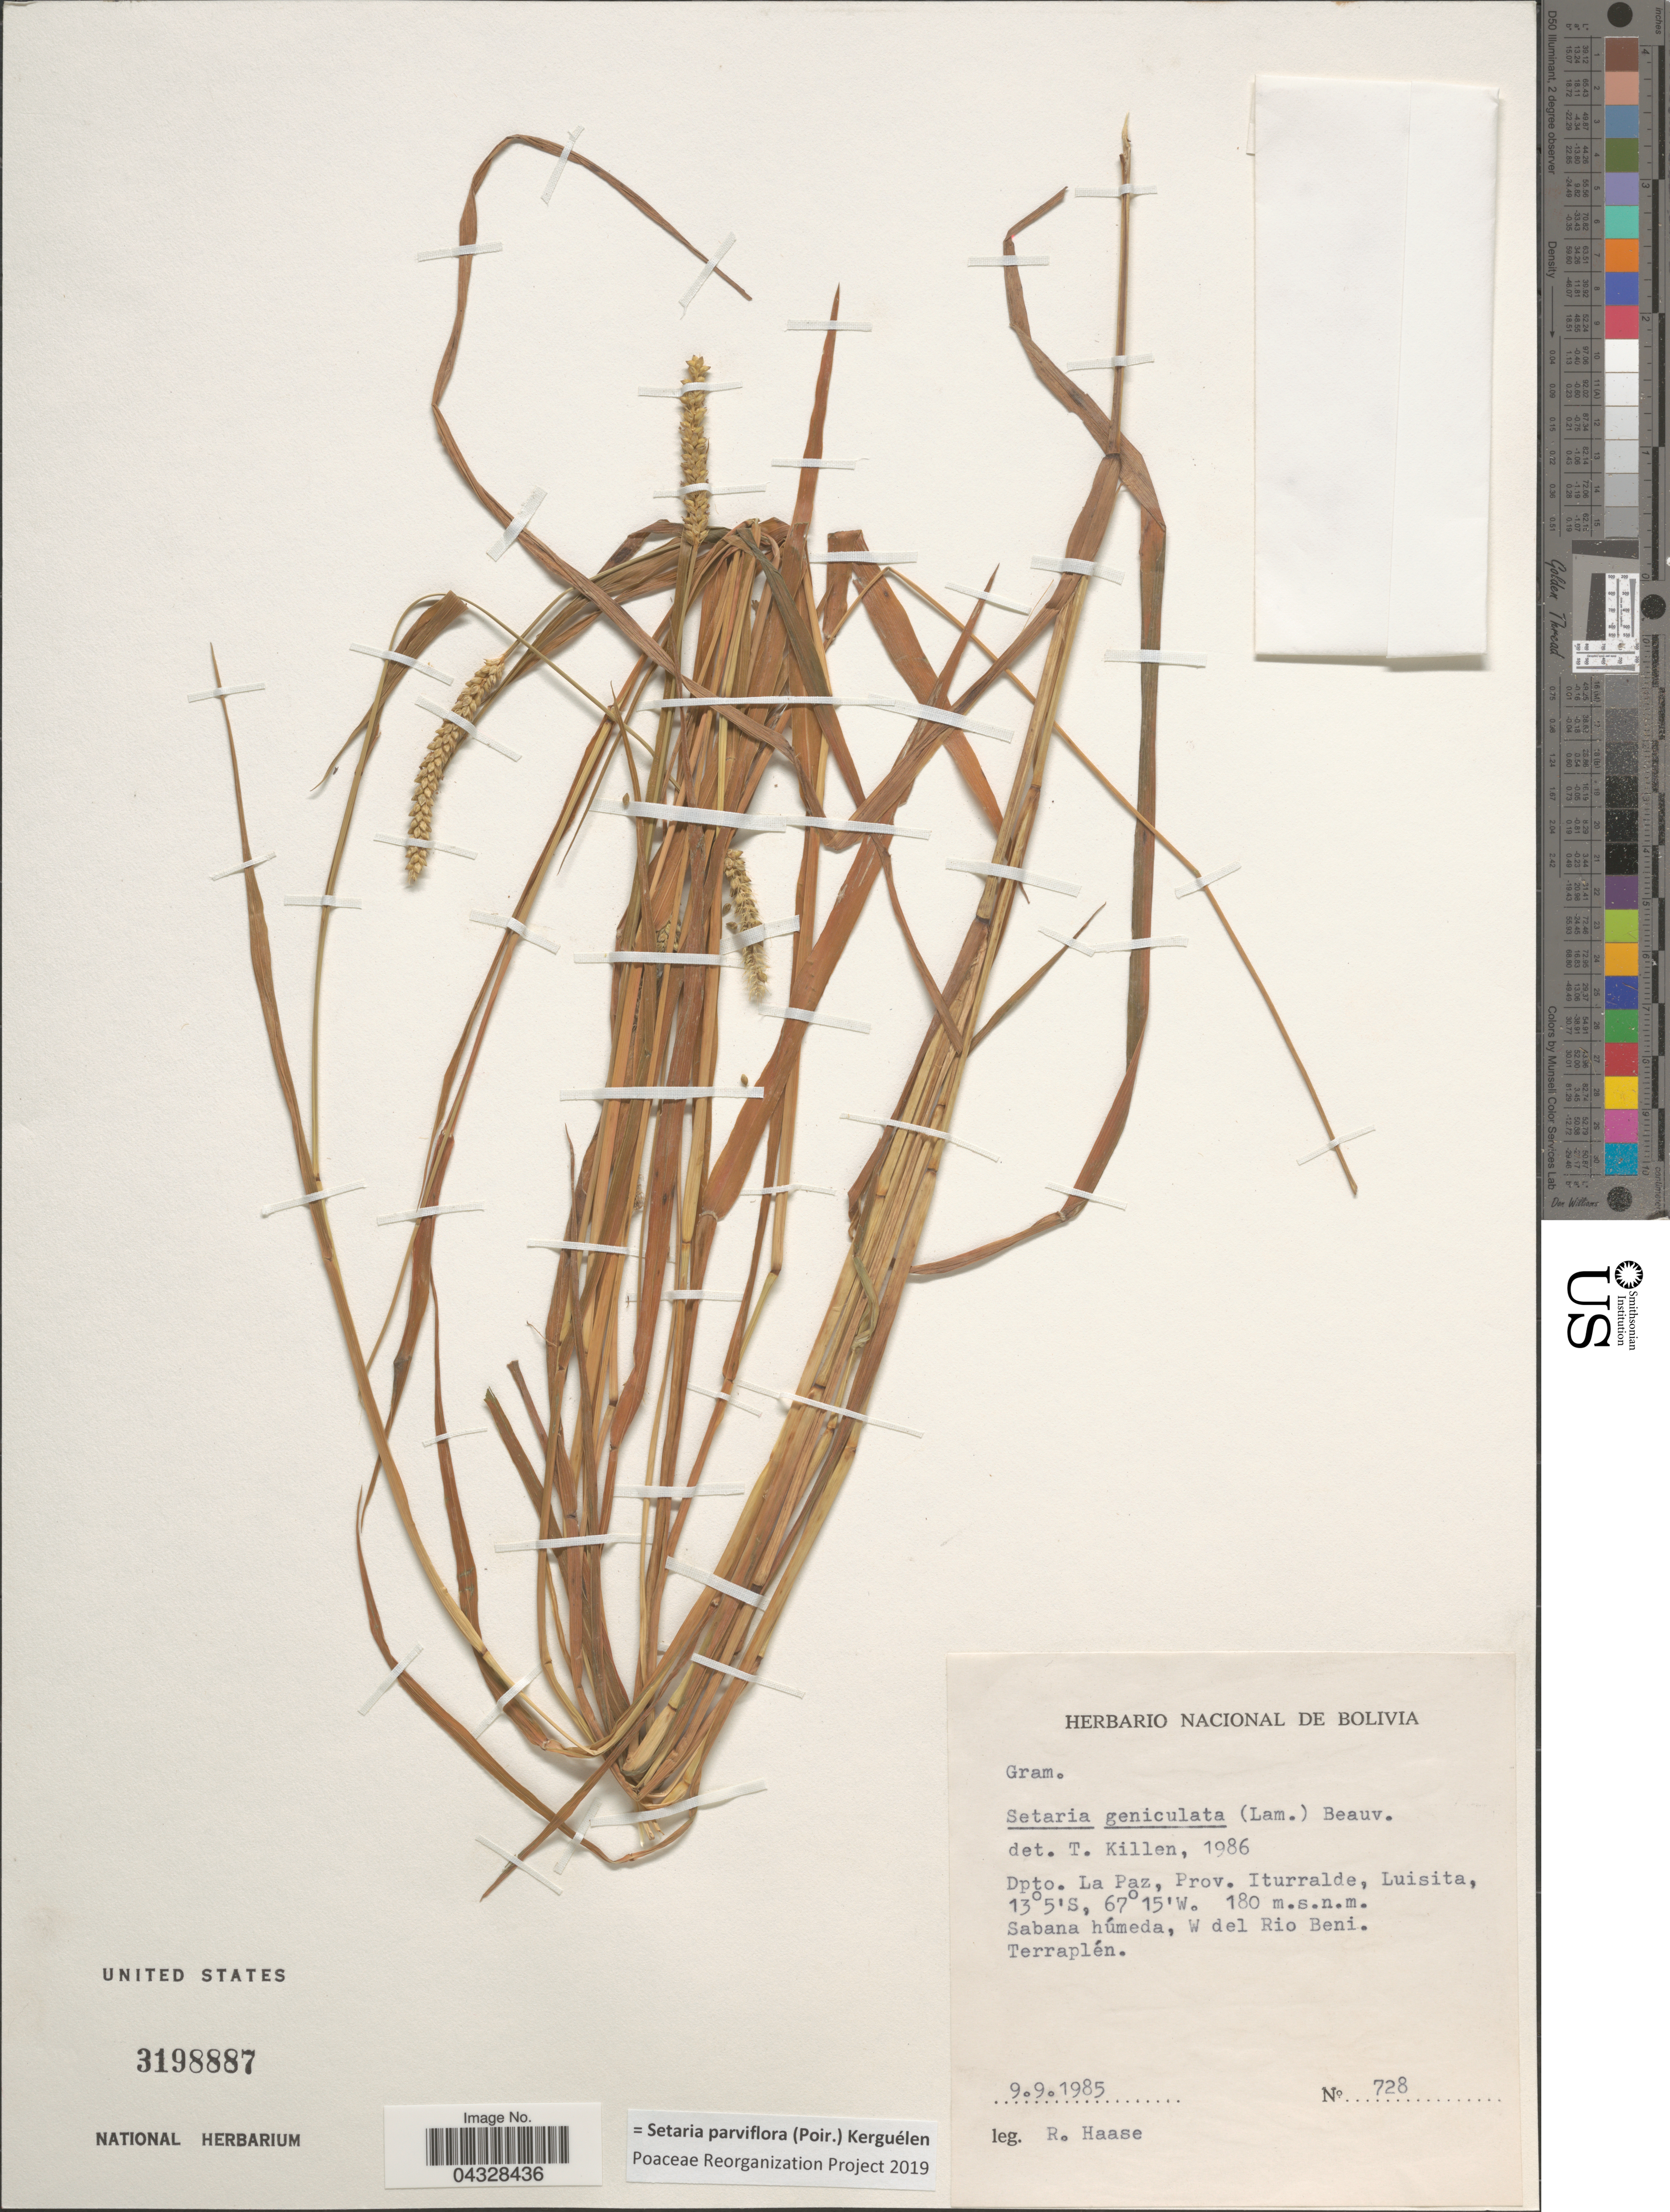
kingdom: Plantae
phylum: Tracheophyta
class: Liliopsida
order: Poales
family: Poaceae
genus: Setaria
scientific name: Setaria parviflora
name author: (Poir.) Kerguélen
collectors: R. Haase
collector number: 728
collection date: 1985-09-09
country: Bolivia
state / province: La Paz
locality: Dpto. La Paz, Prov. Iturralde, Luisita. W del Rio Beni. Terraplén.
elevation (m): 180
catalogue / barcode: US 3198887